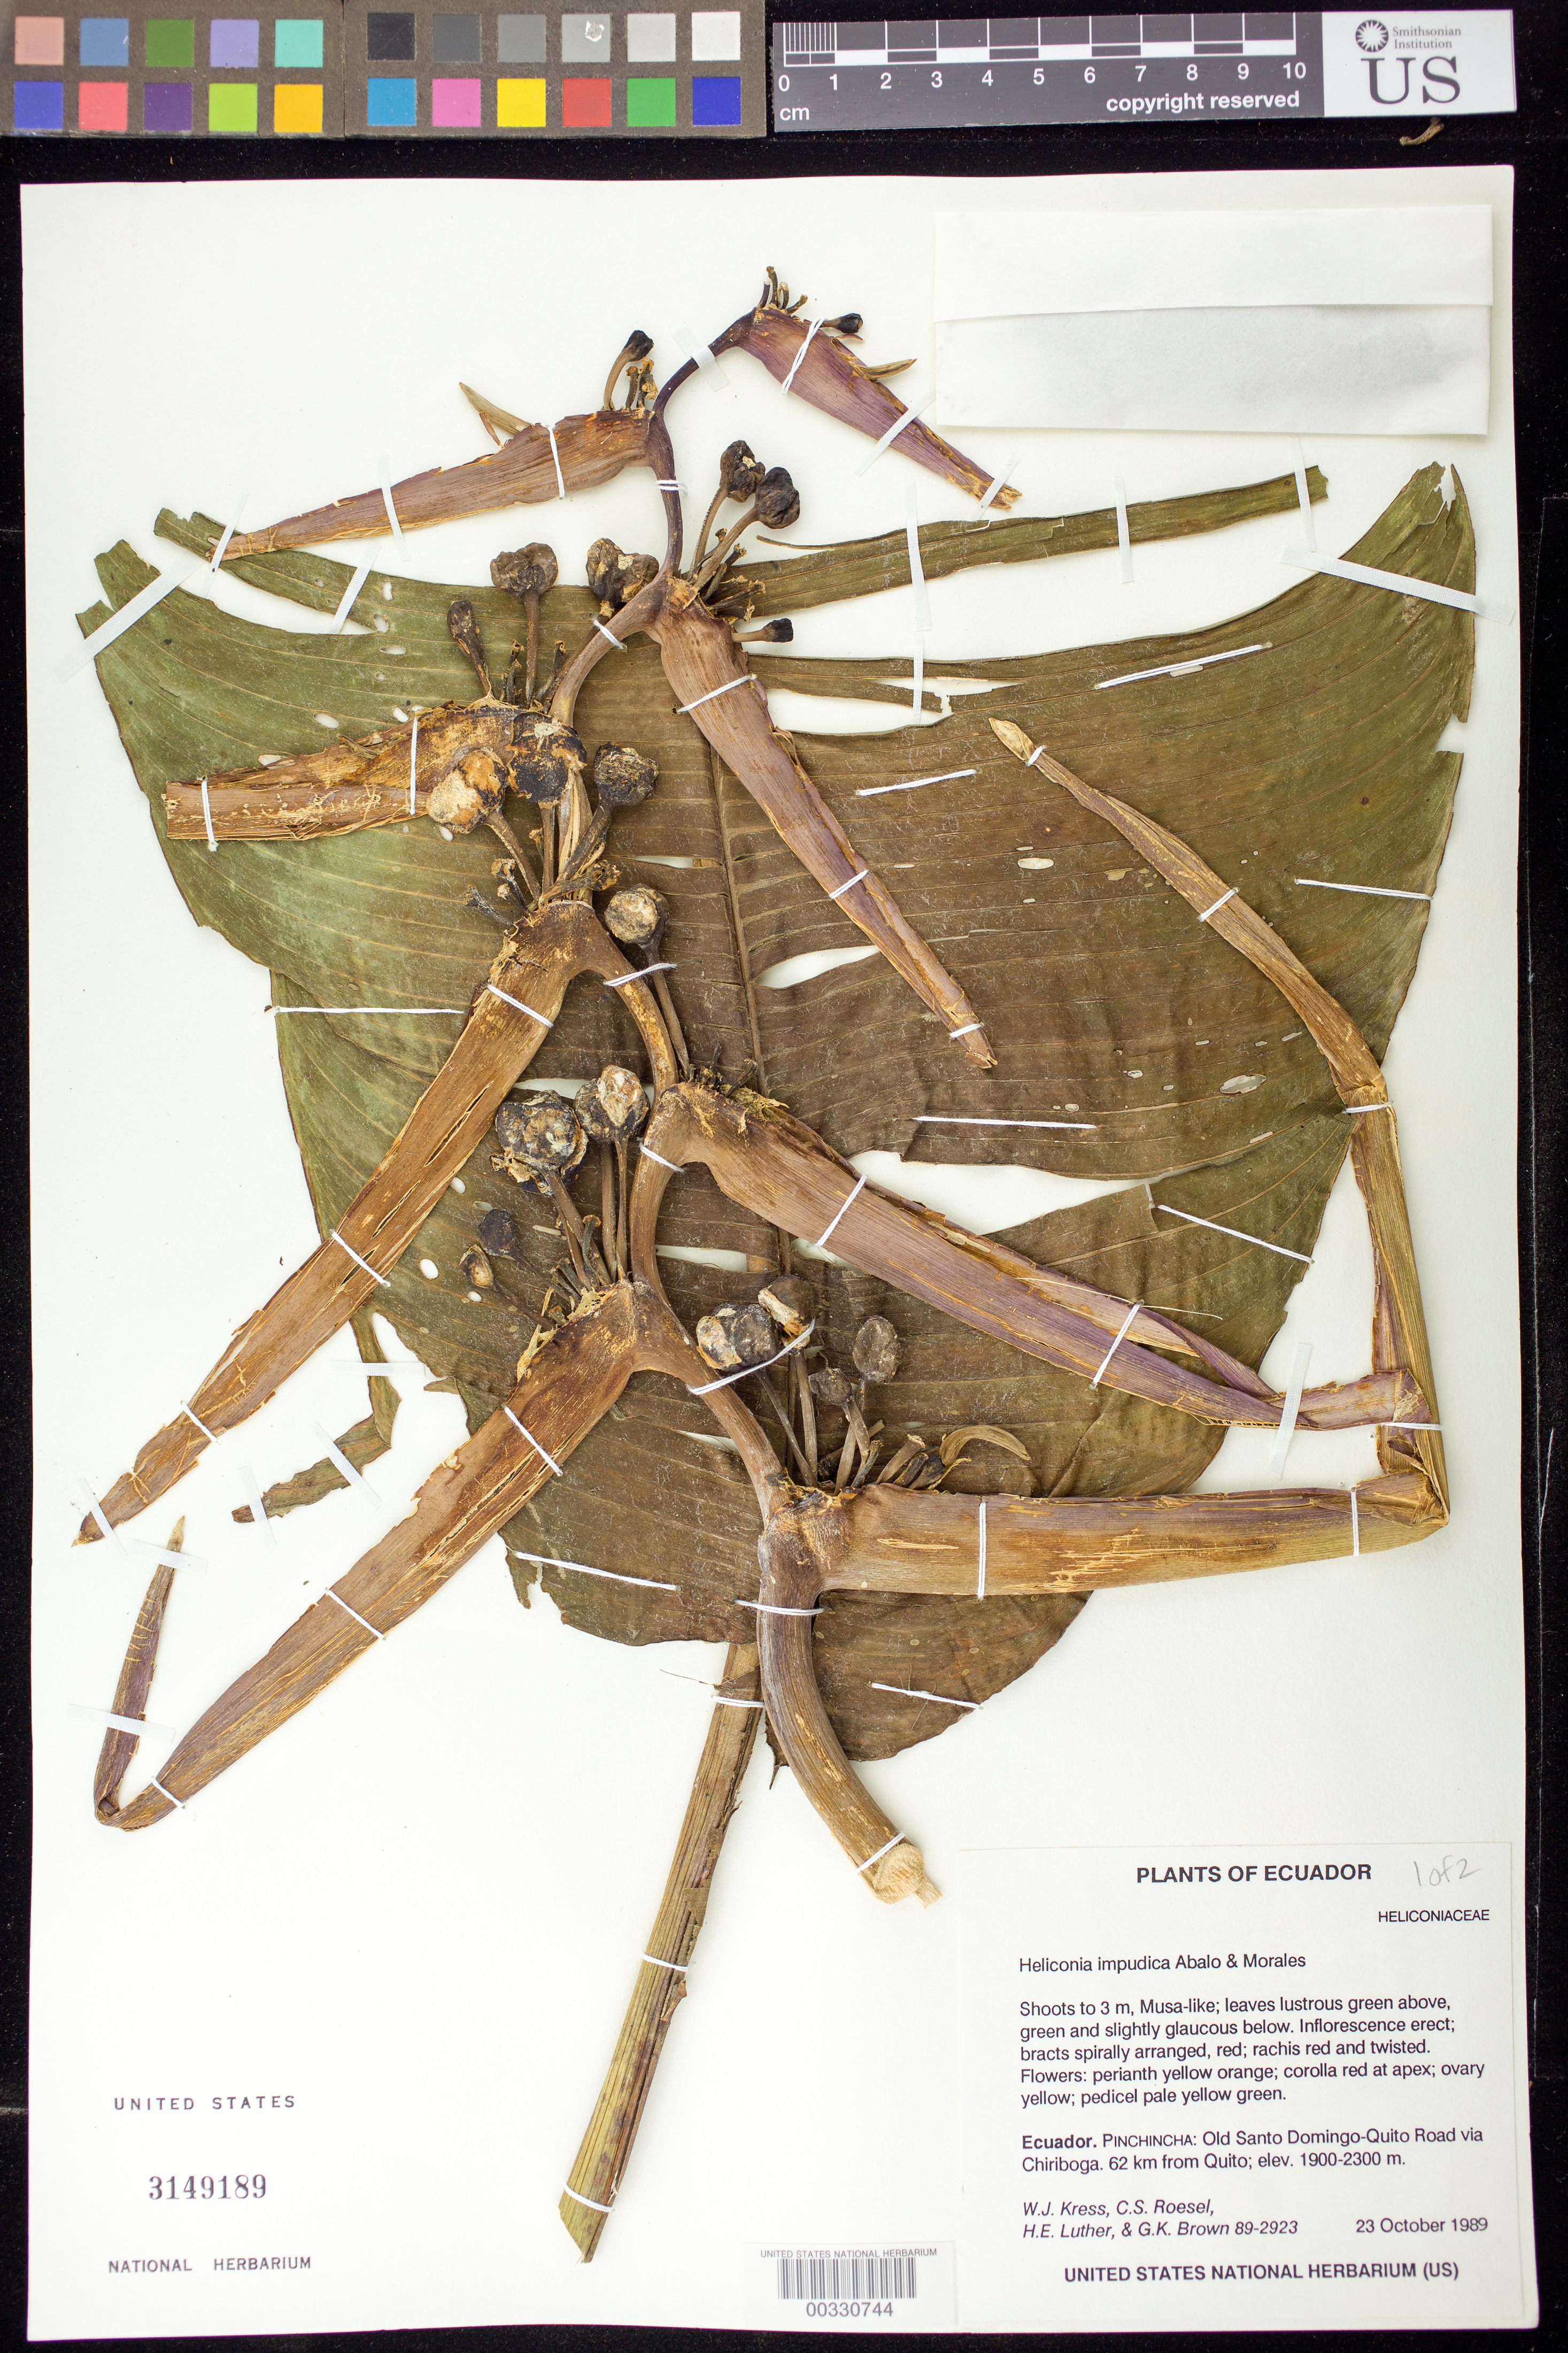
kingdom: Plantae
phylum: Tracheophyta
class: Liliopsida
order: Zingiberales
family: Heliconiaceae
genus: Heliconia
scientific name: Heliconia impudica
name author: Abalo & Morales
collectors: W. J. Kress, C. S. Roesel, Harry E. Luther & G. K. Brown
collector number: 89-2923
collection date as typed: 23 Oct 1989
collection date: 1989-10-23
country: Ecuador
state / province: Pichincha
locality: Old Santo Domingo-quito road via chiriboga, 62 km from quito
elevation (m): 1900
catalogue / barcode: US 3149189